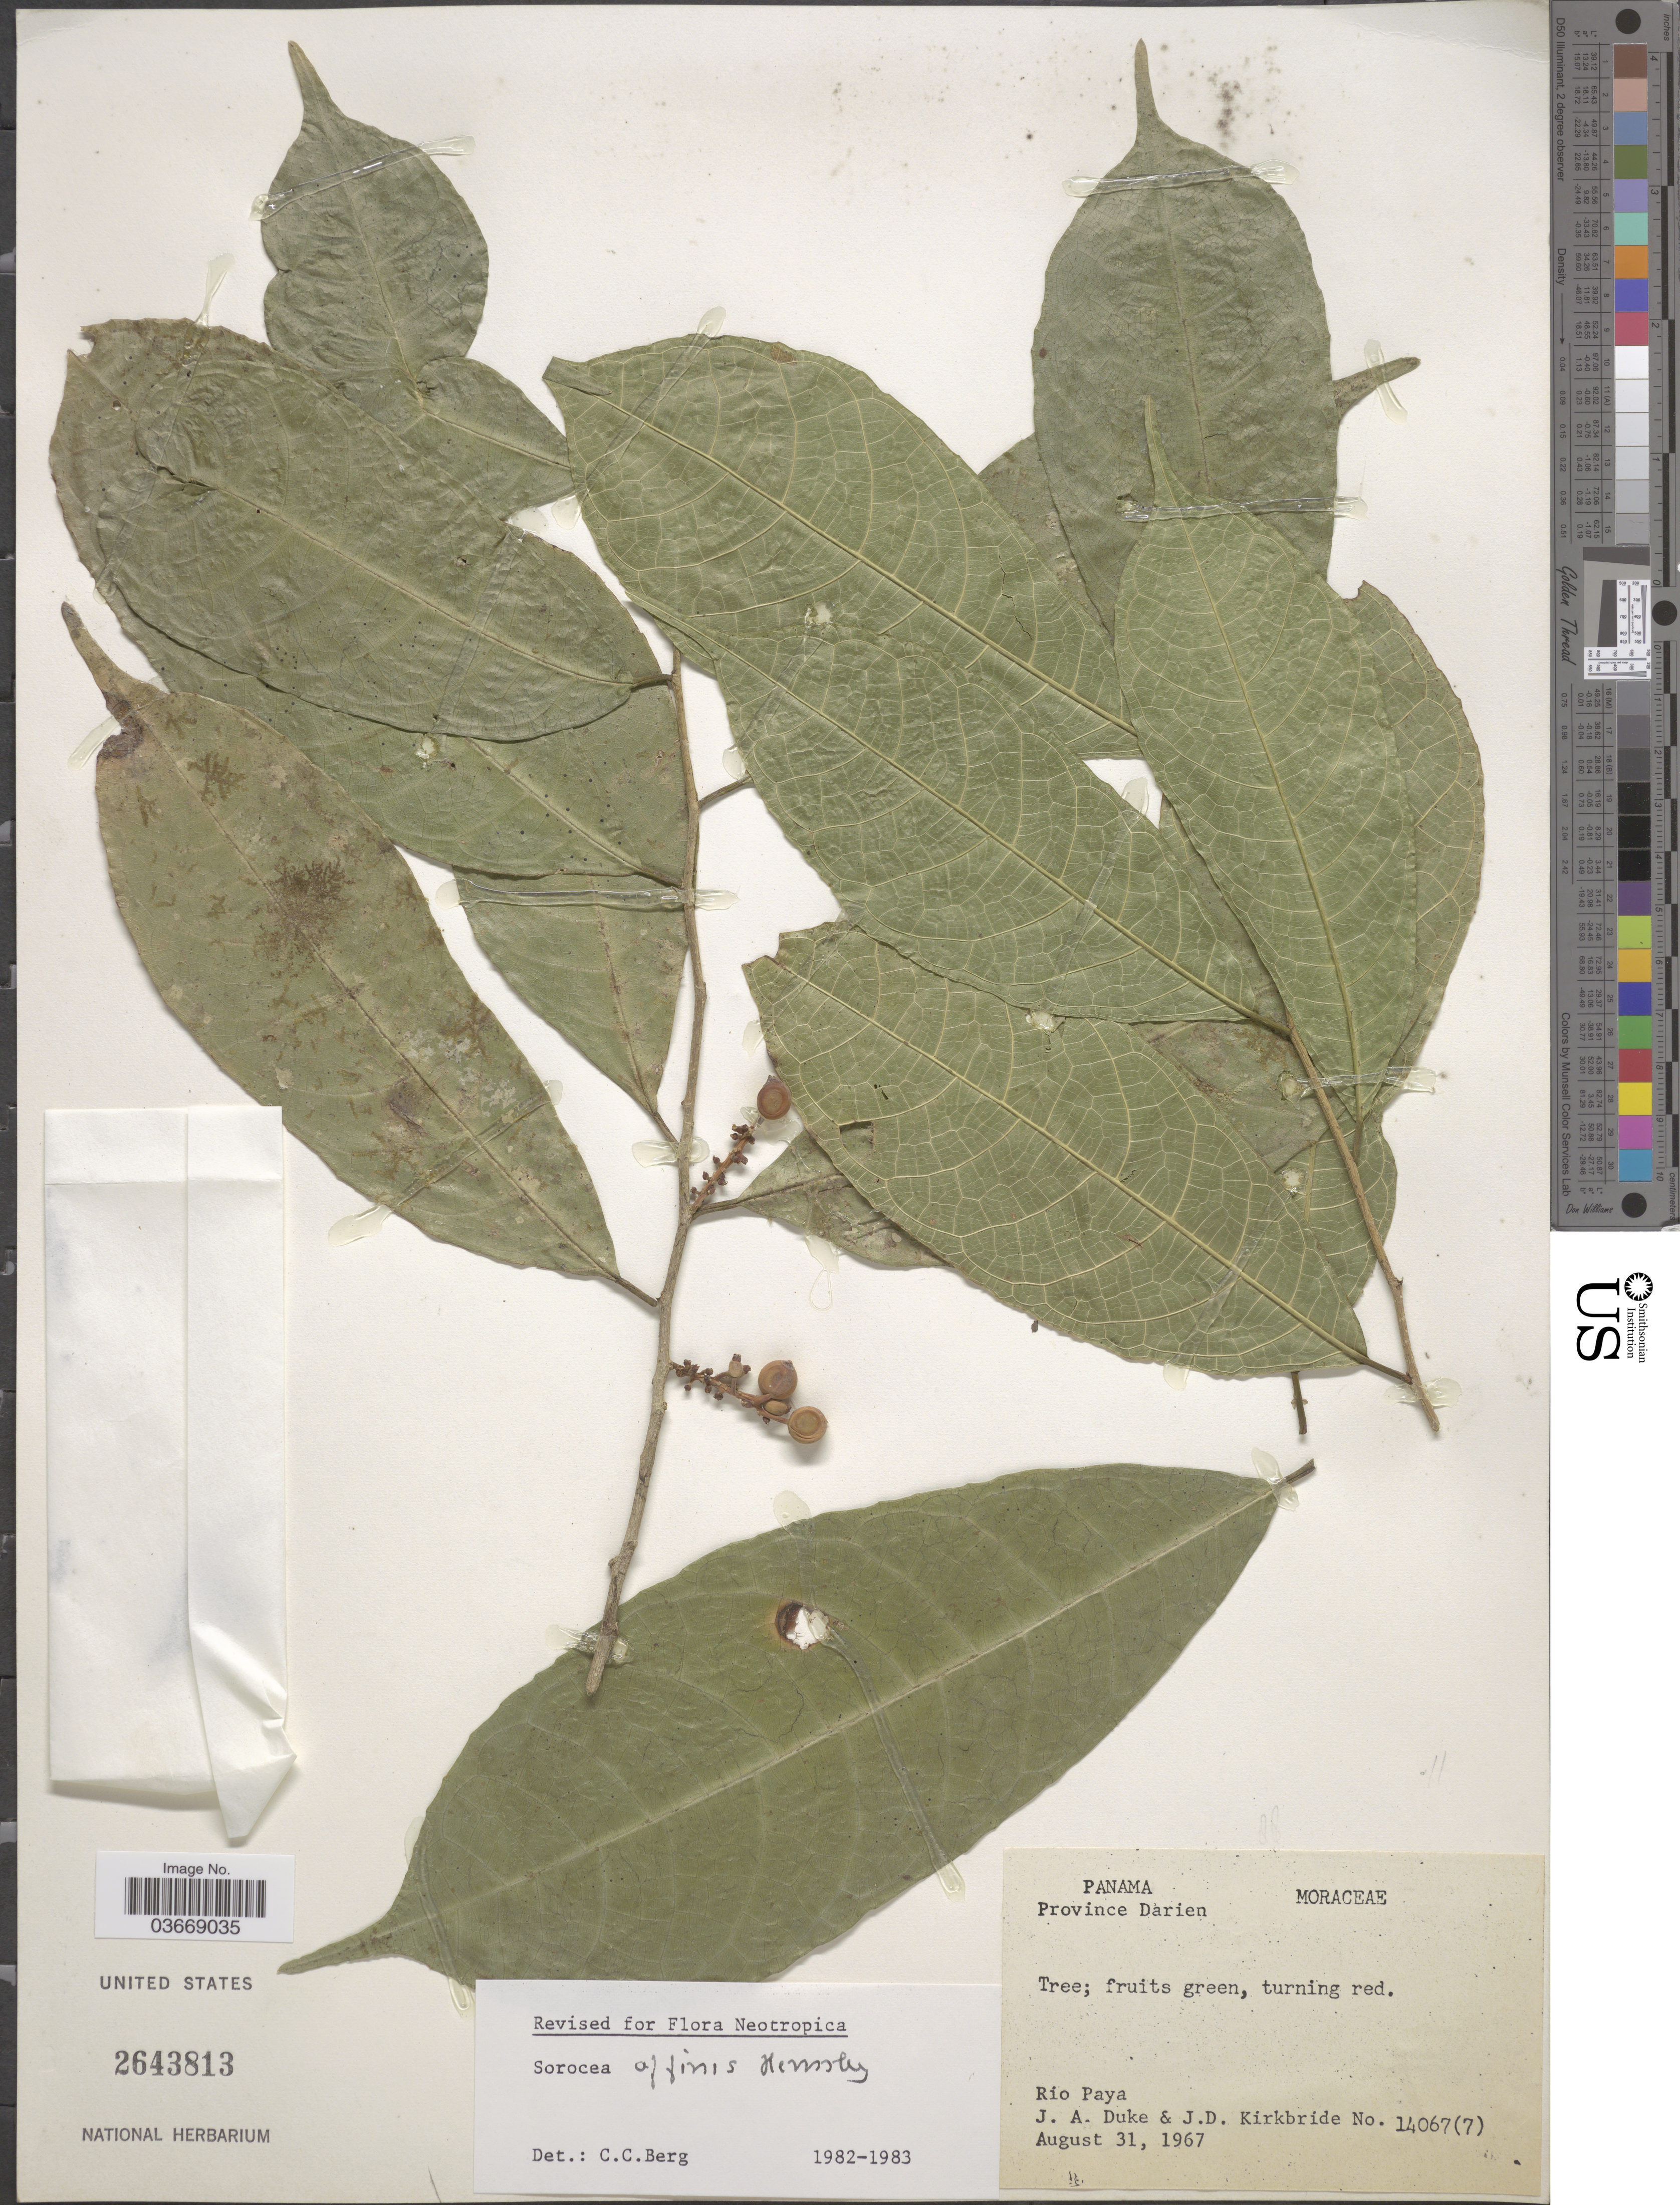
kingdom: Plantae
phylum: Tracheophyta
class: Magnoliopsida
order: Rosales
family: Moraceae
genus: Sorocea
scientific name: Sorocea affinis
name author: Hemsl.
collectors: J. A. Duke & J. Kirkbride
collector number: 14067(7)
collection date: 1967-08-31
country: Panama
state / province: Darien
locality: Rio Paya.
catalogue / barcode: US 2643813